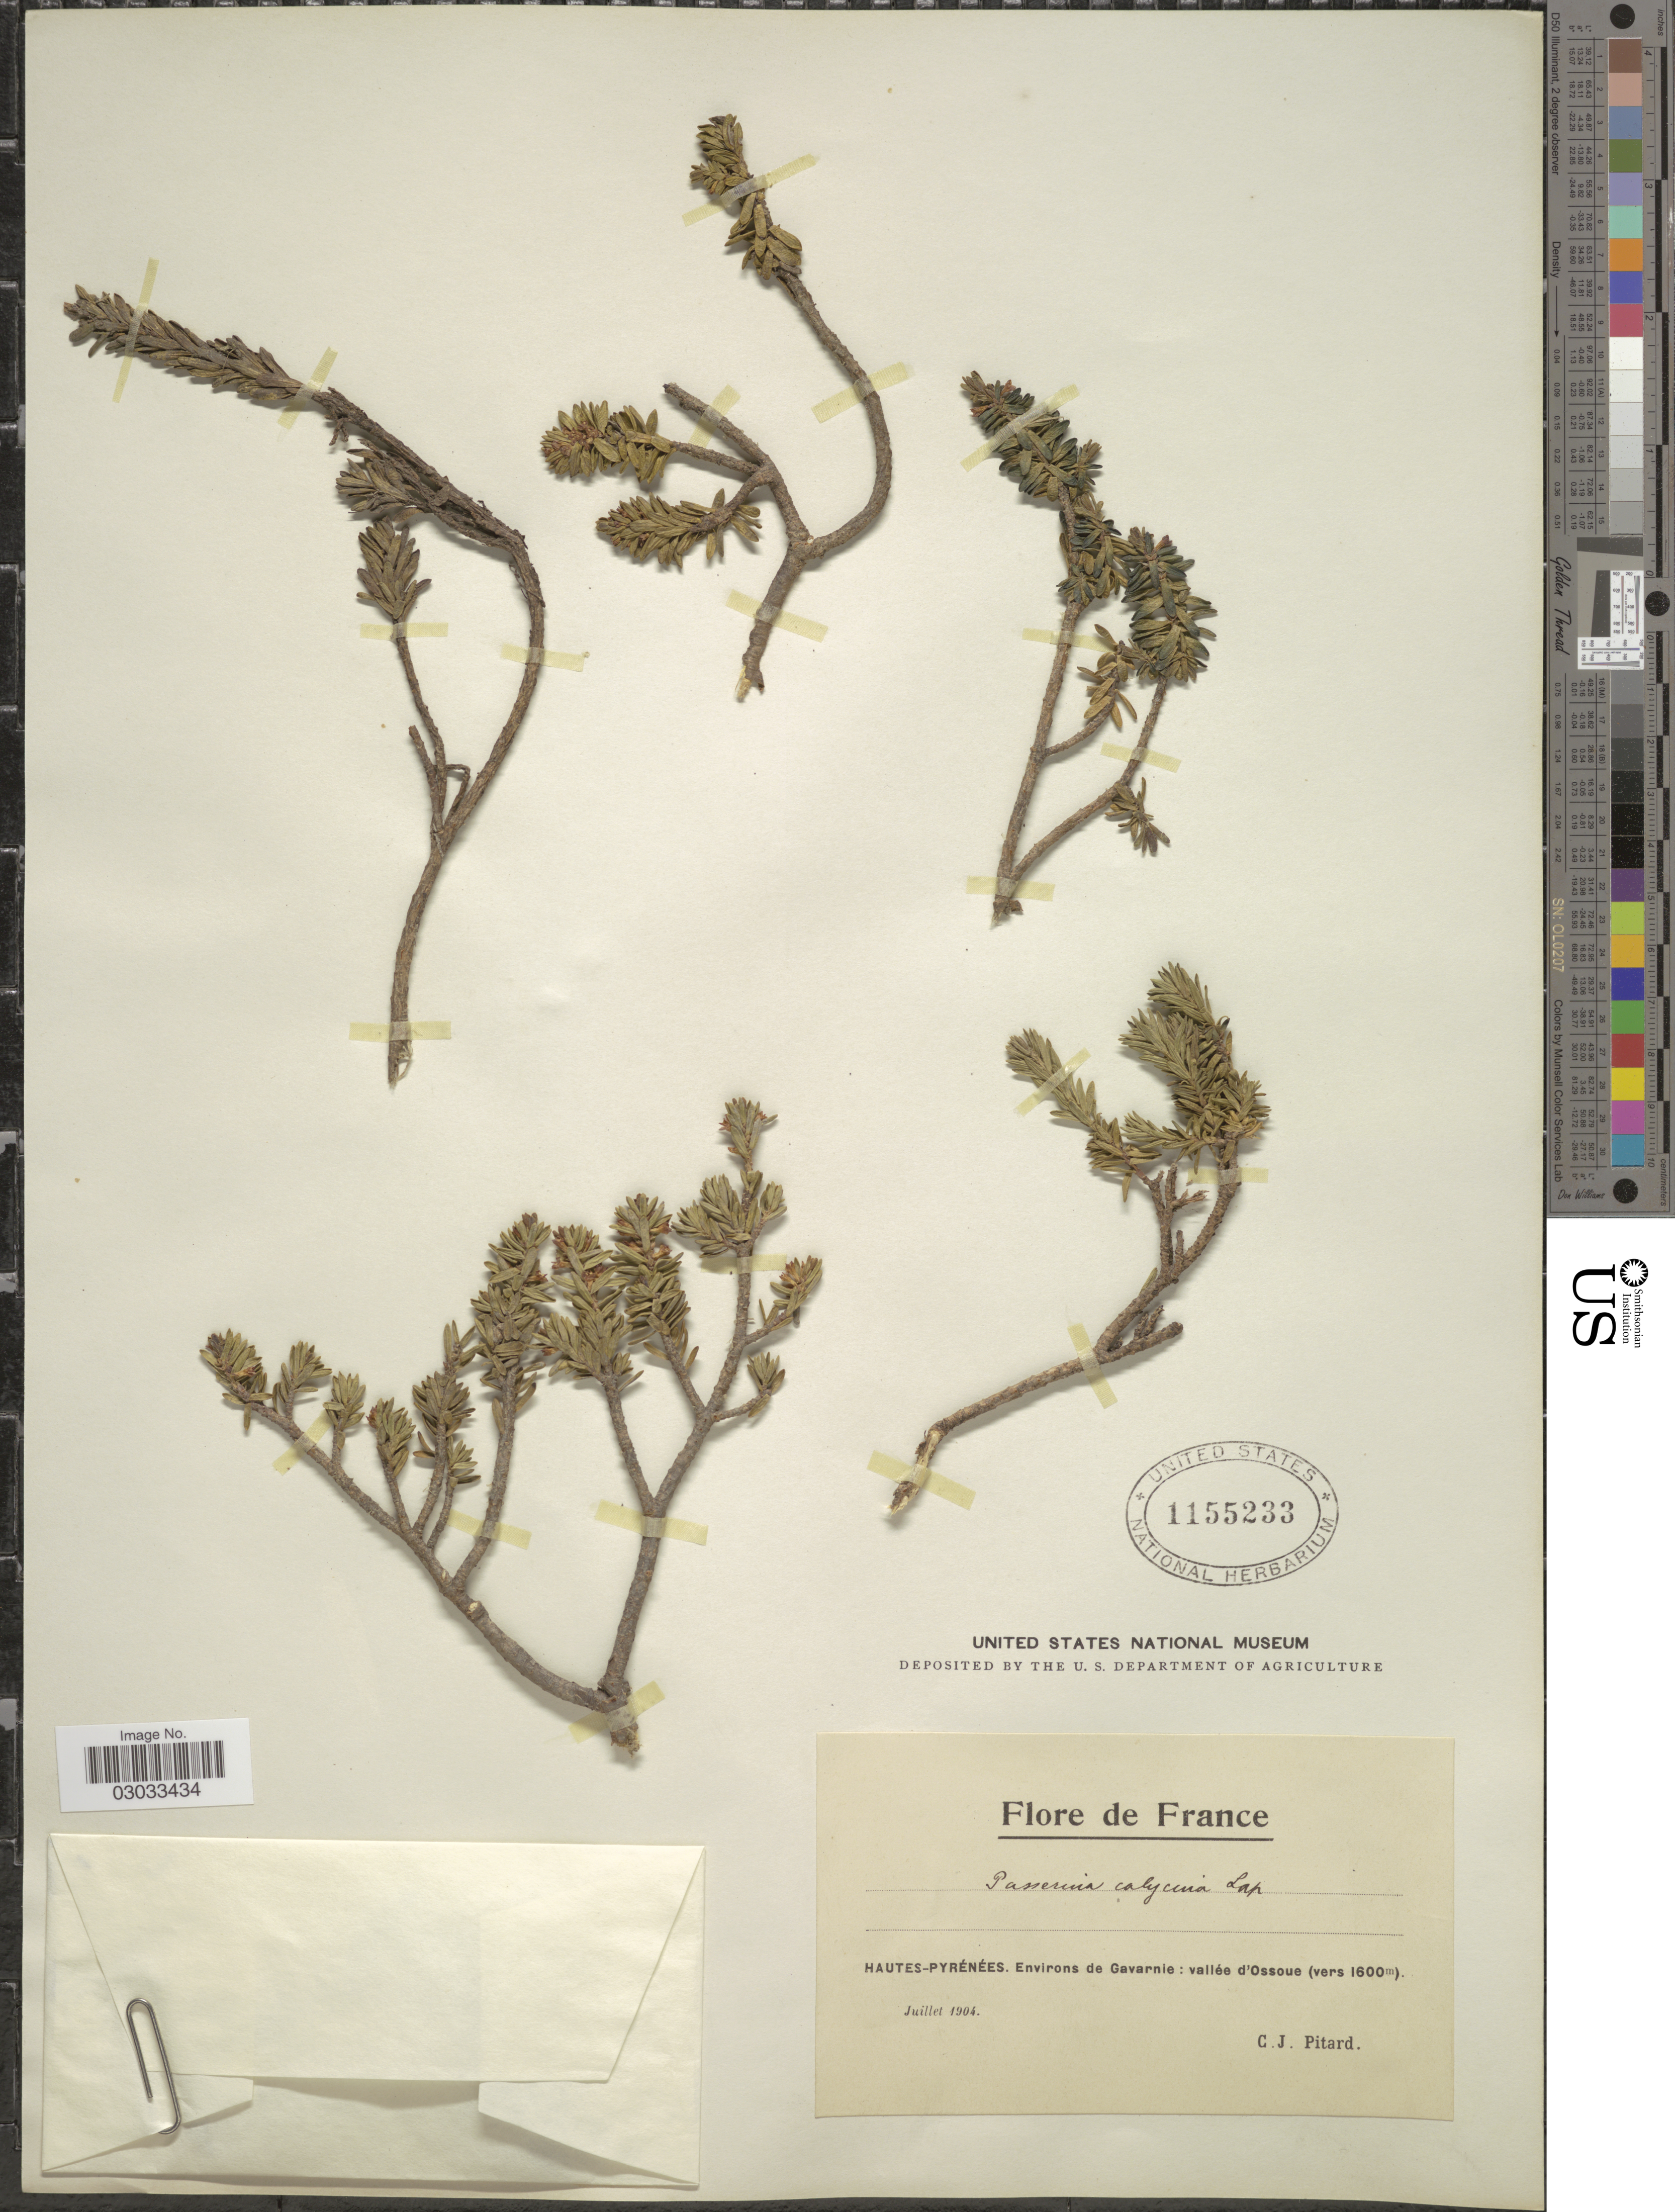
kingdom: Plantae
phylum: Tracheophyta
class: Magnoliopsida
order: Malvales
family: Thymelaeaceae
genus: Thymelaea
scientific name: Thymelaea calycina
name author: (Lapeyr.) Meisn.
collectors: C. Pitard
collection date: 1904-07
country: France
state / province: Occitanie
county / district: Hautes-Pyrénées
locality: Hautes-Pyrénées. Environs de Gavarnie: vallée d'Ossoue.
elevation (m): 1600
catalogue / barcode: US 1155233